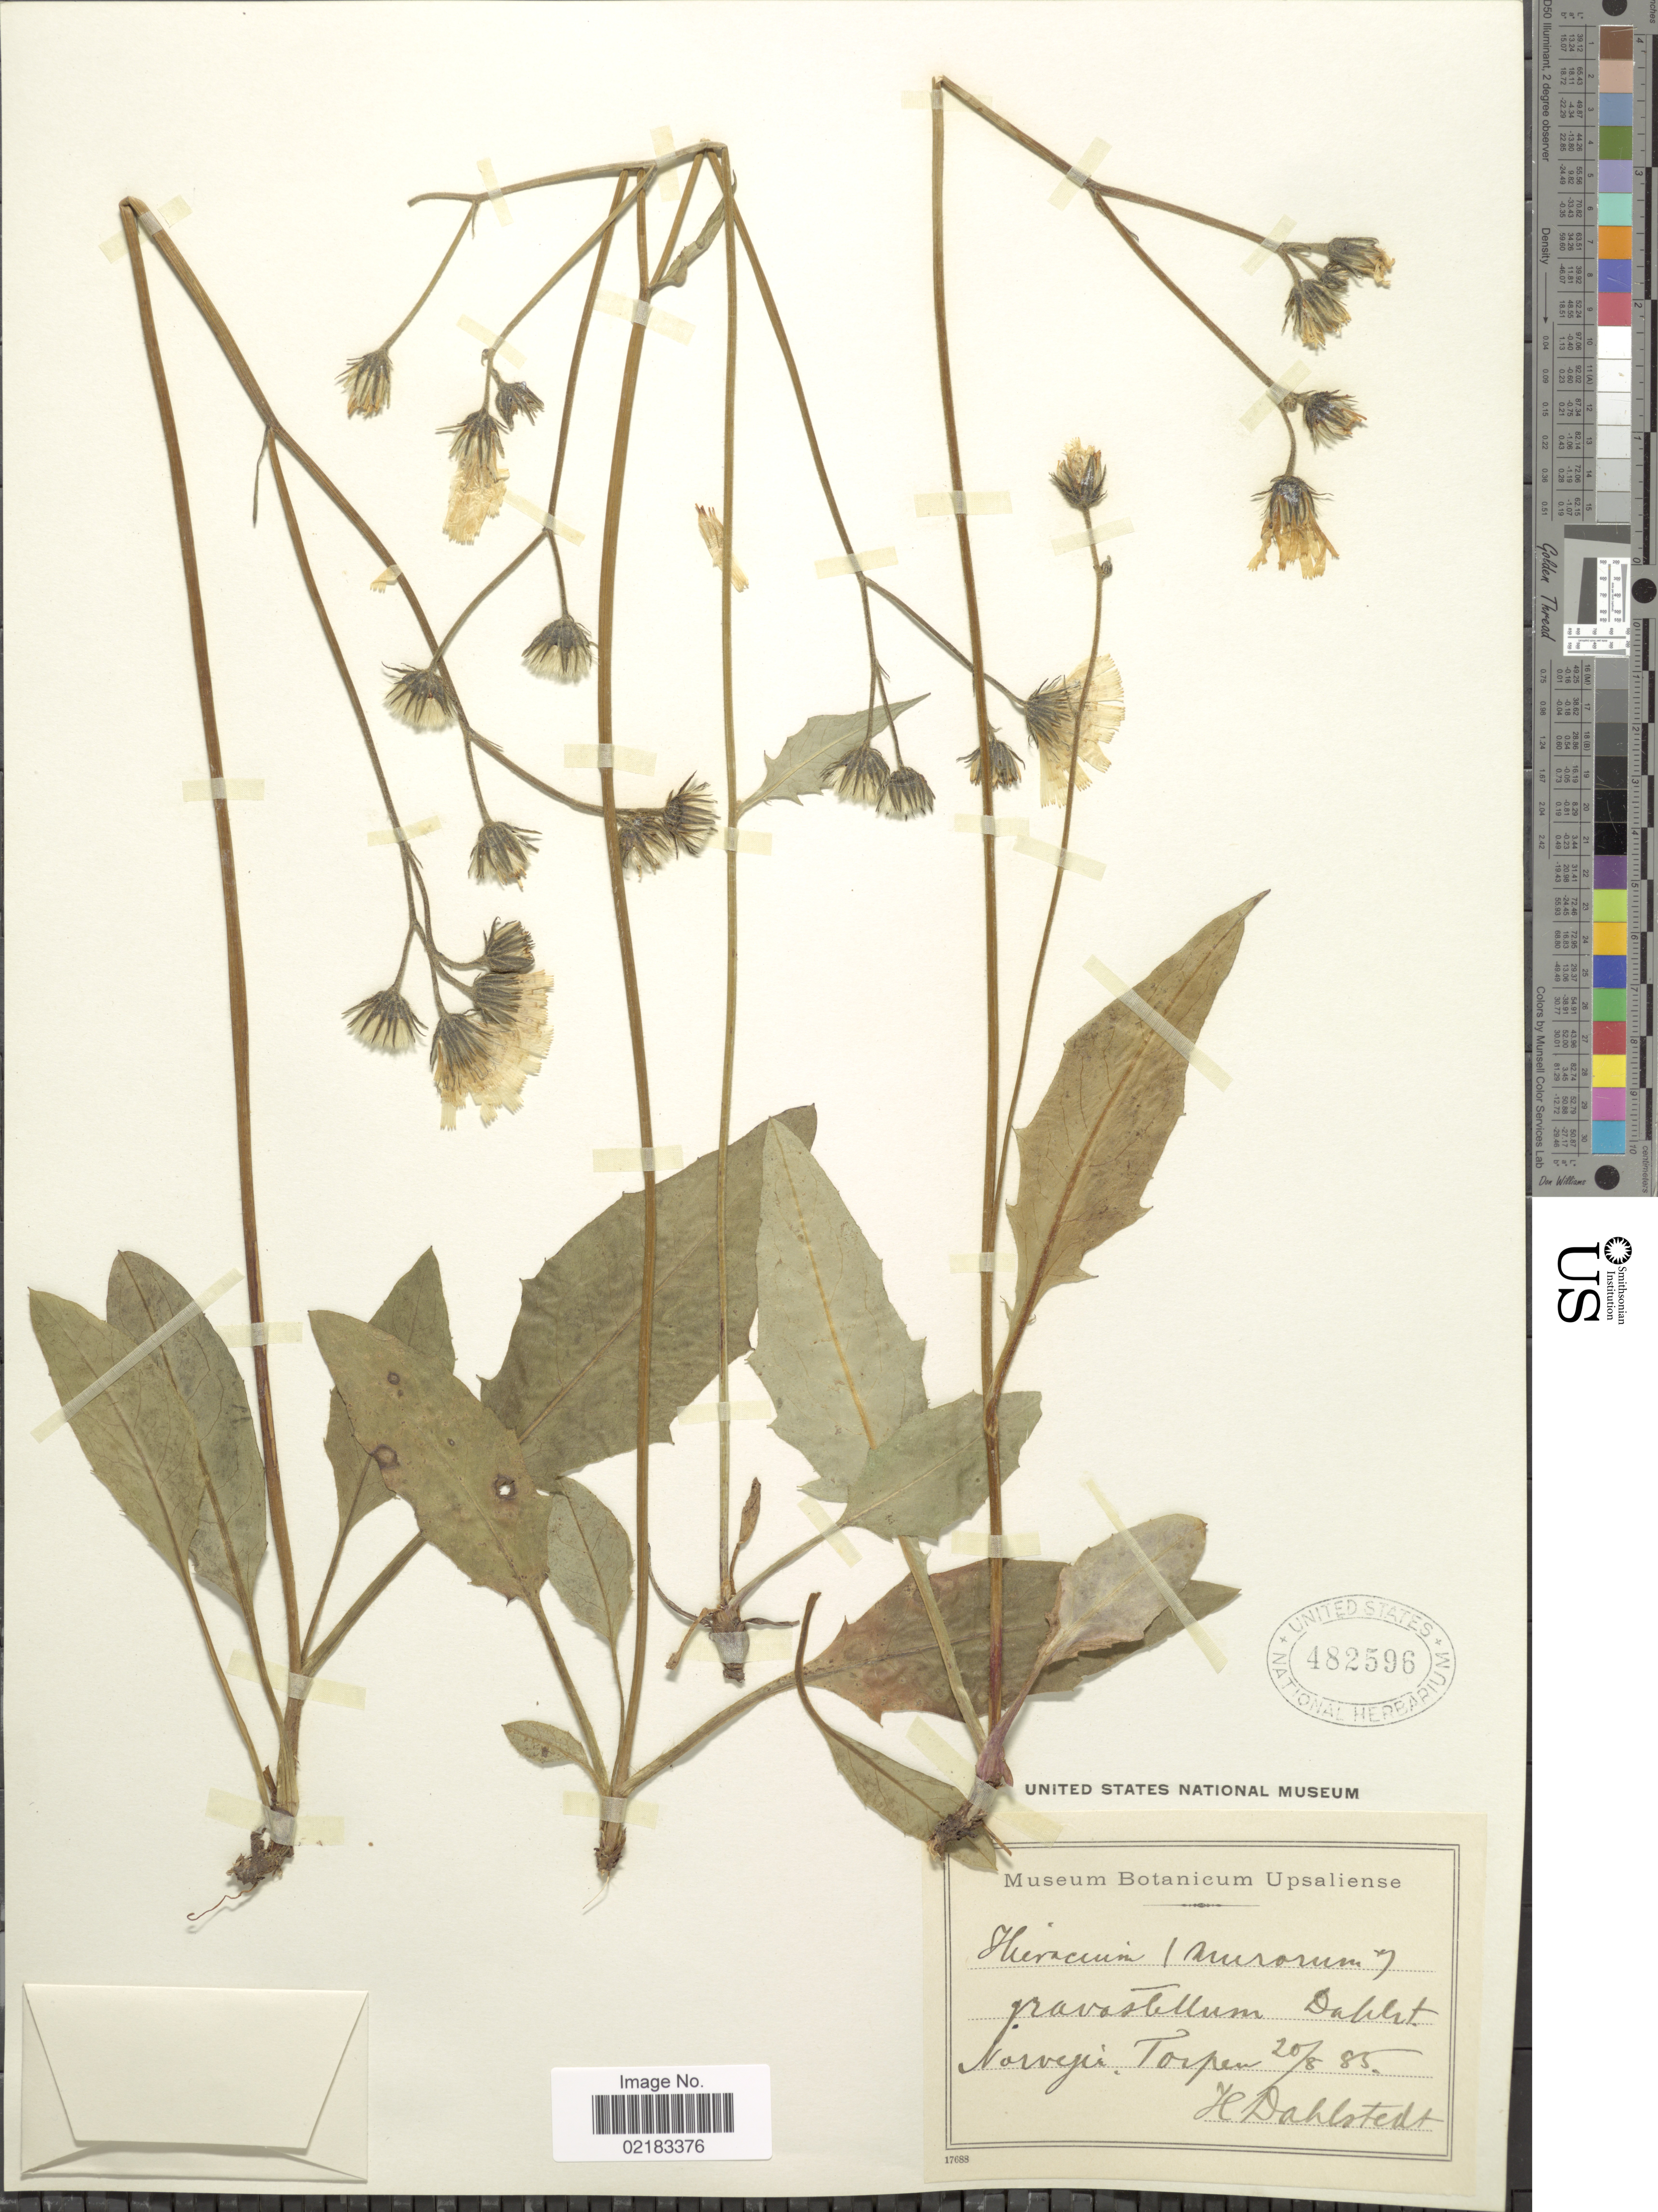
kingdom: Plantae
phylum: Tracheophyta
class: Magnoliopsida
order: Asterales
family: Asteraceae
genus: Hieracium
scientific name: Hieracium murorum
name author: L.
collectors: H. G. Dahlstedt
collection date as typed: Transcribed d/m/y: 20/8/85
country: Norway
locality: Torpen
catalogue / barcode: US 482596